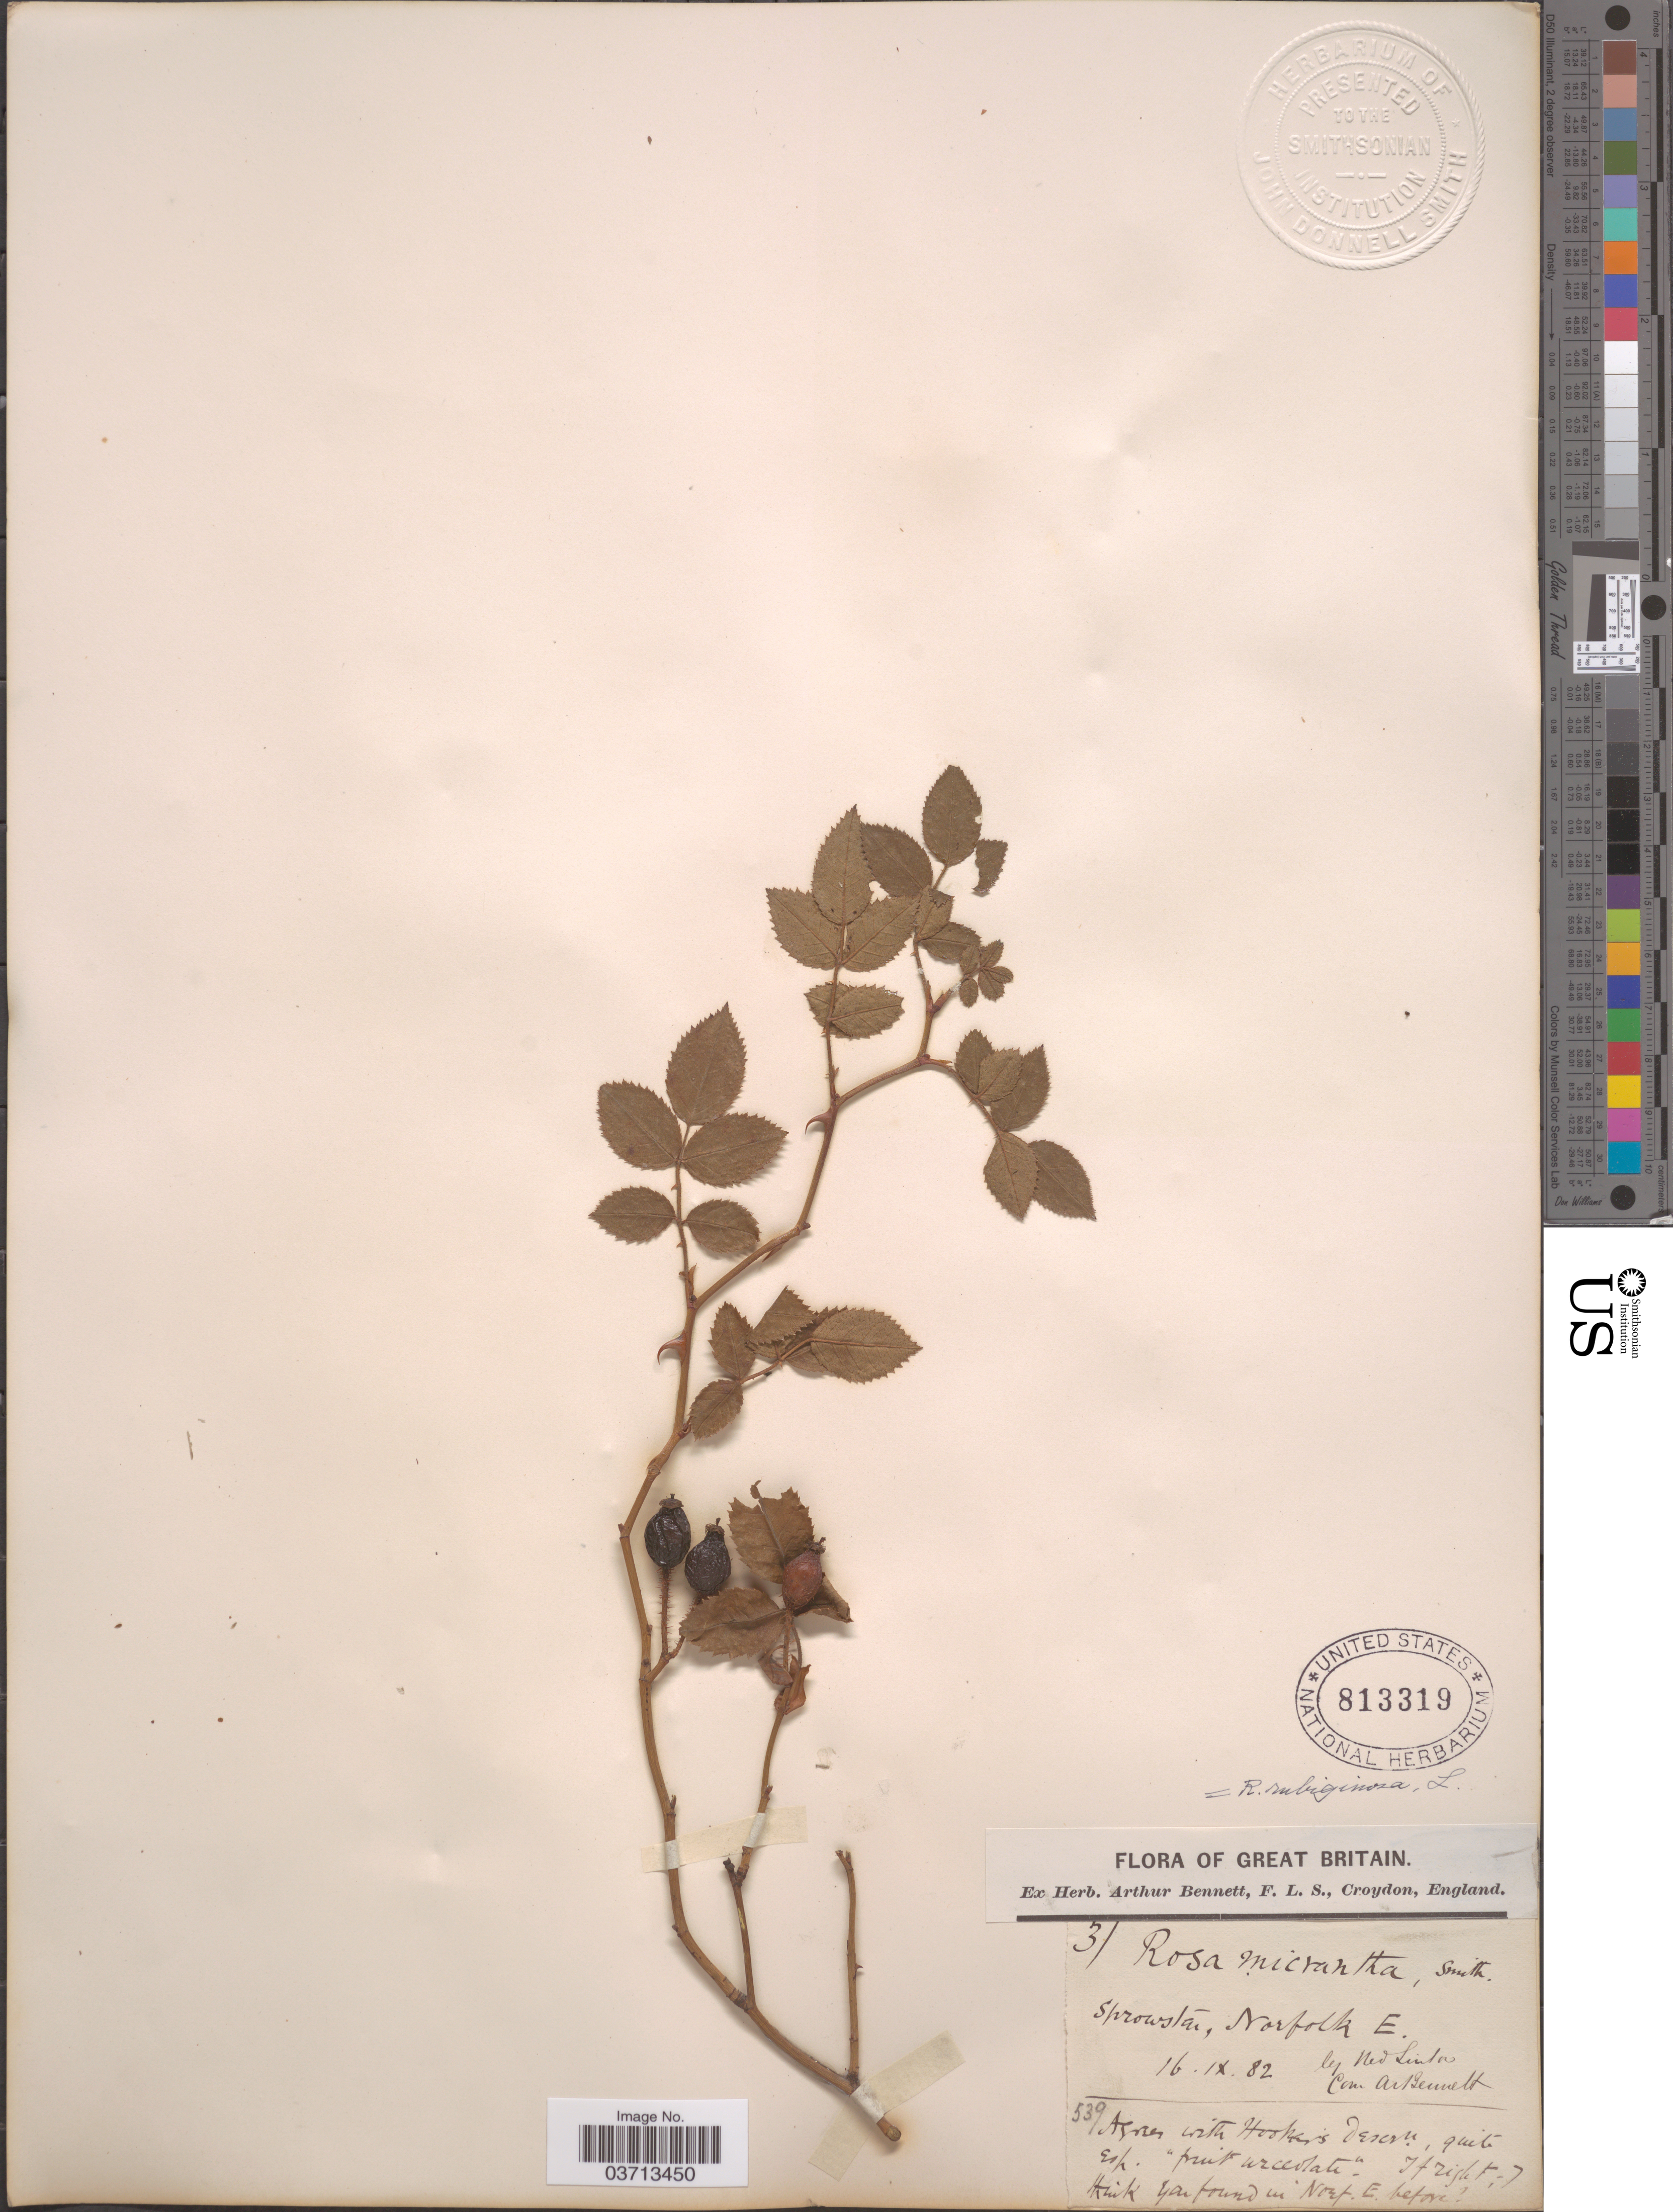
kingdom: Plantae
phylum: Tracheophyta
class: Magnoliopsida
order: Rosales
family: Rosaceae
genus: Rosa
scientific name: Rosa micrantha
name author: Borrer ex Small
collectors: N. Linter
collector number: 3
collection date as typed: Transcribed d/m/y: 16/9/82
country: United Kingdom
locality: Great Britain. Sprowston, Norfolk E.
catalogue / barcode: US 813319